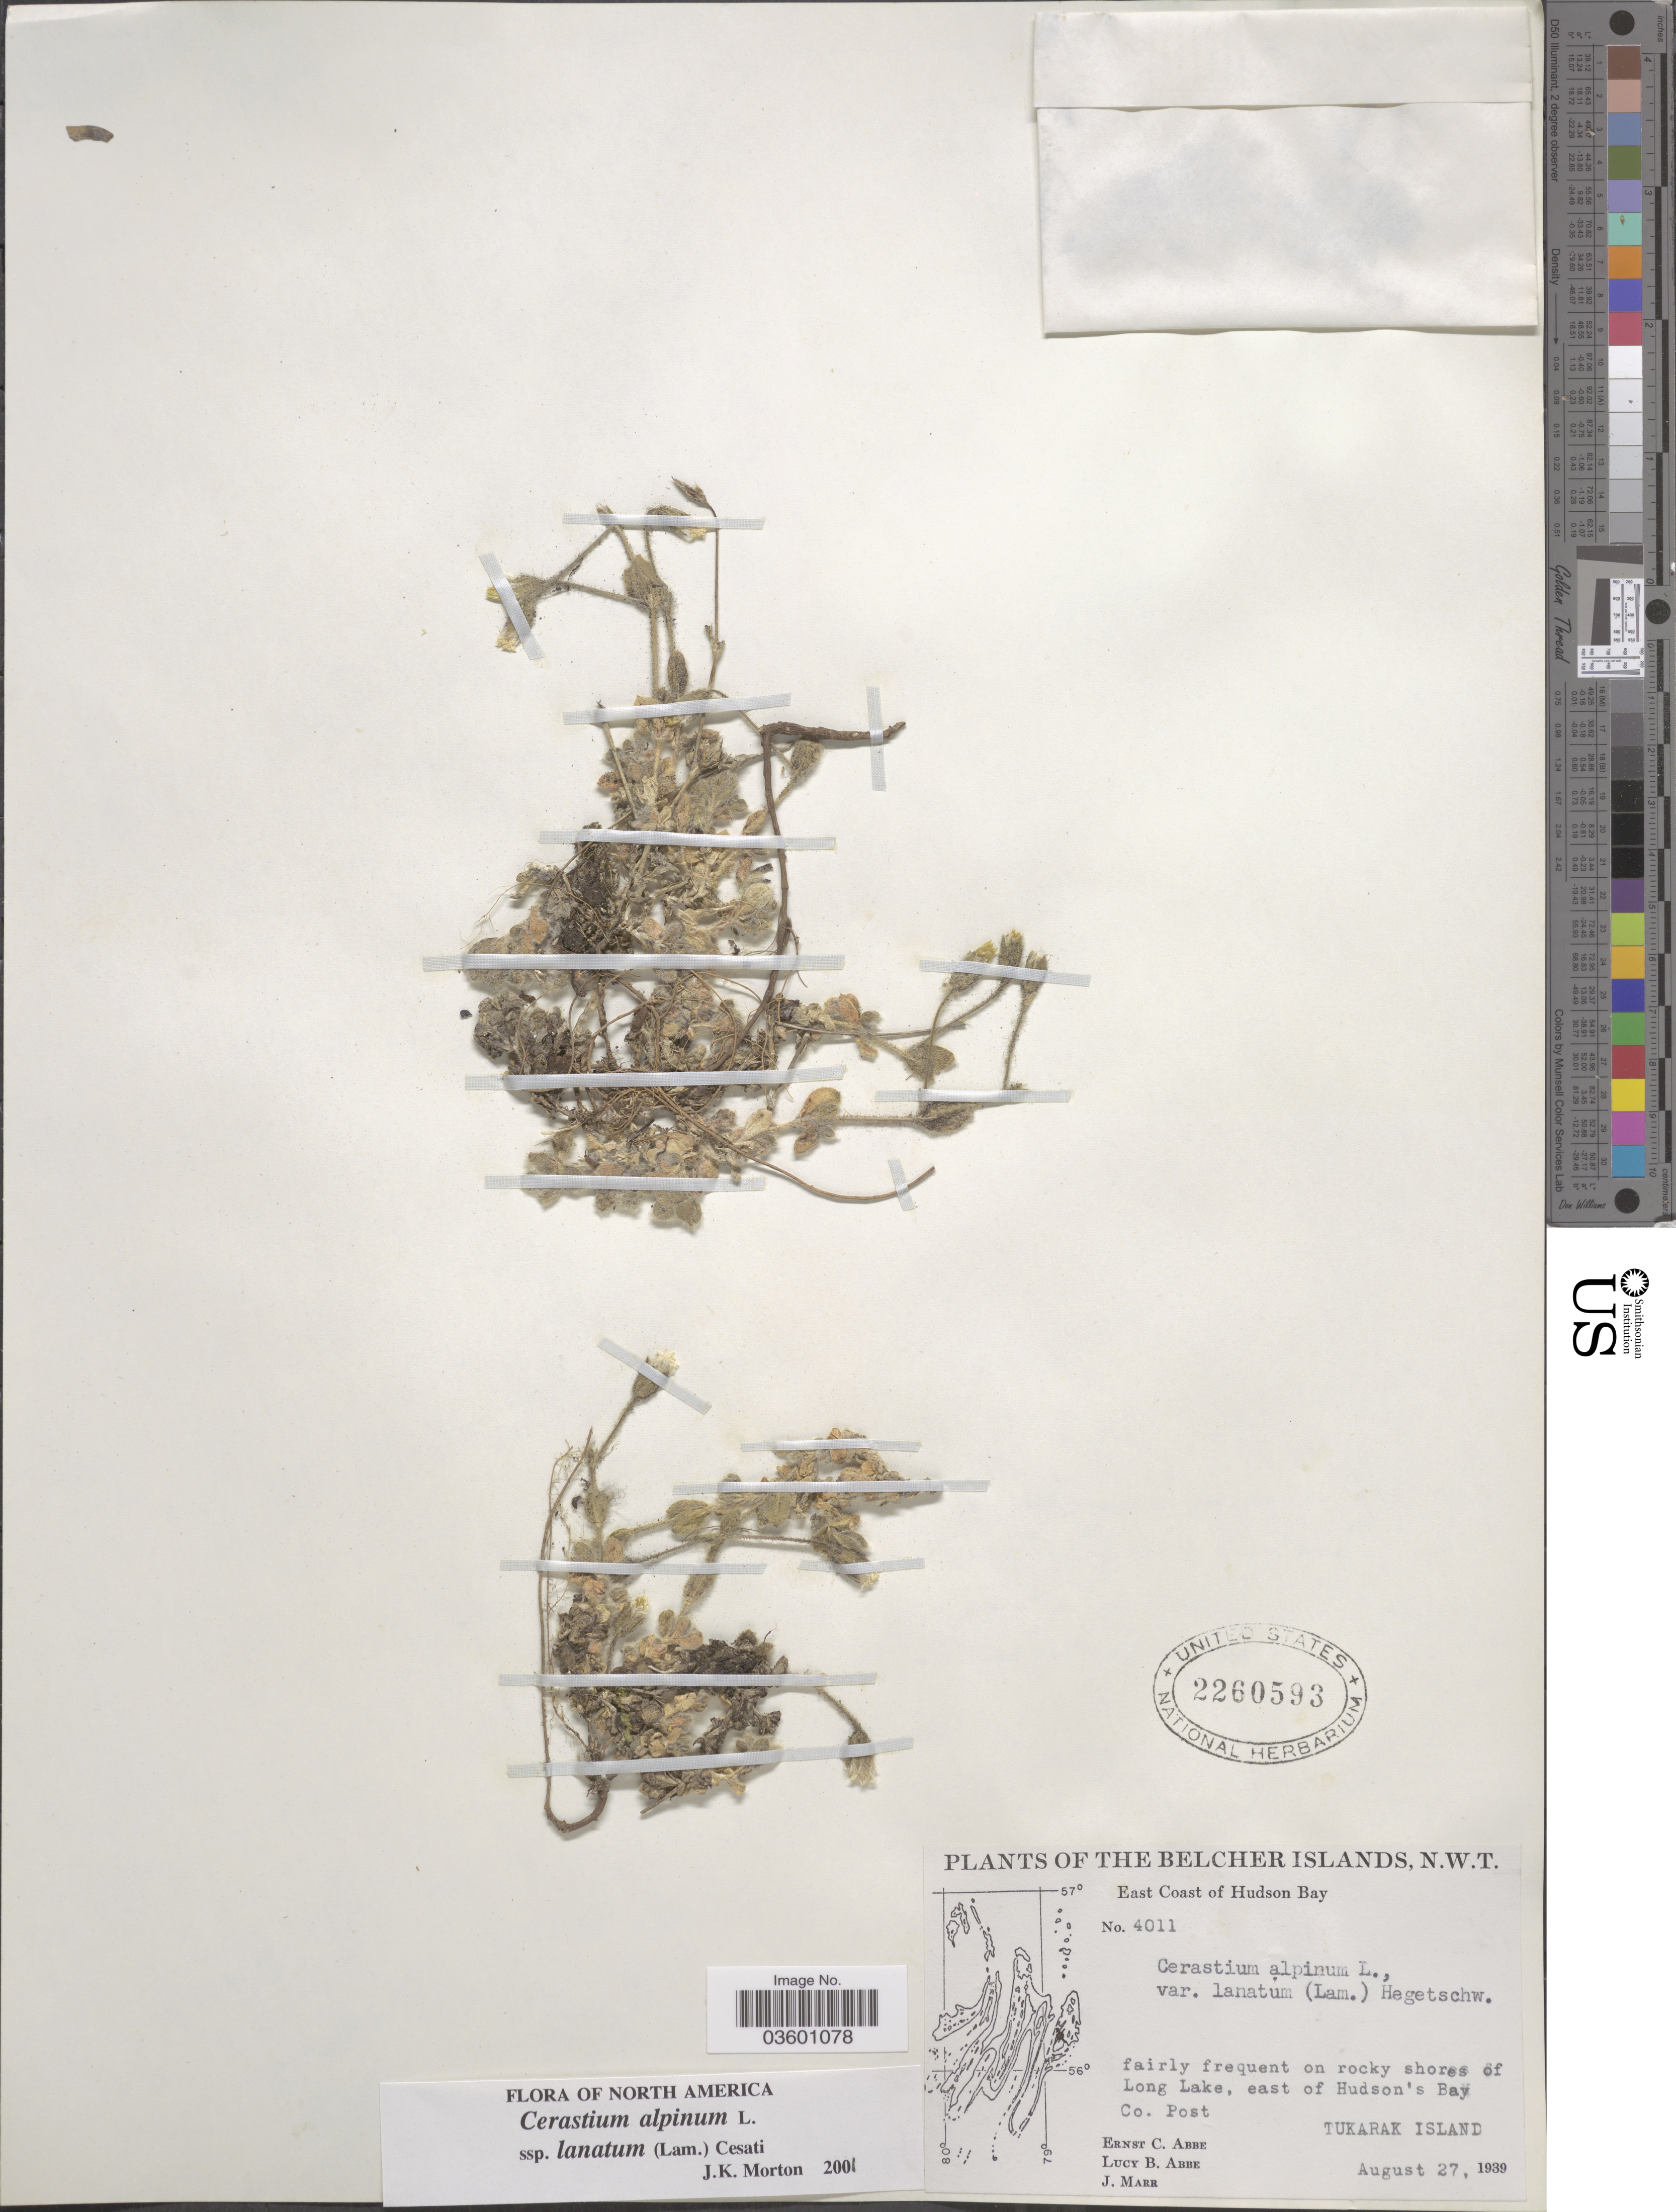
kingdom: Plantae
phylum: Tracheophyta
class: Magnoliopsida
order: Caryophyllales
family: Caryophyllaceae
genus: Cerastium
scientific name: Cerastium alpinum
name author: L.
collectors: E. C. Abbe, L. B. Abbe & J. Marr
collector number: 4011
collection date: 1939-08-27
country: Canada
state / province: Northwest Territories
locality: The Belcher Islands. Shores of Long Lake, east of Hudson's Bay Co. Post. Tukarak Island.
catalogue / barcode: US 2260593